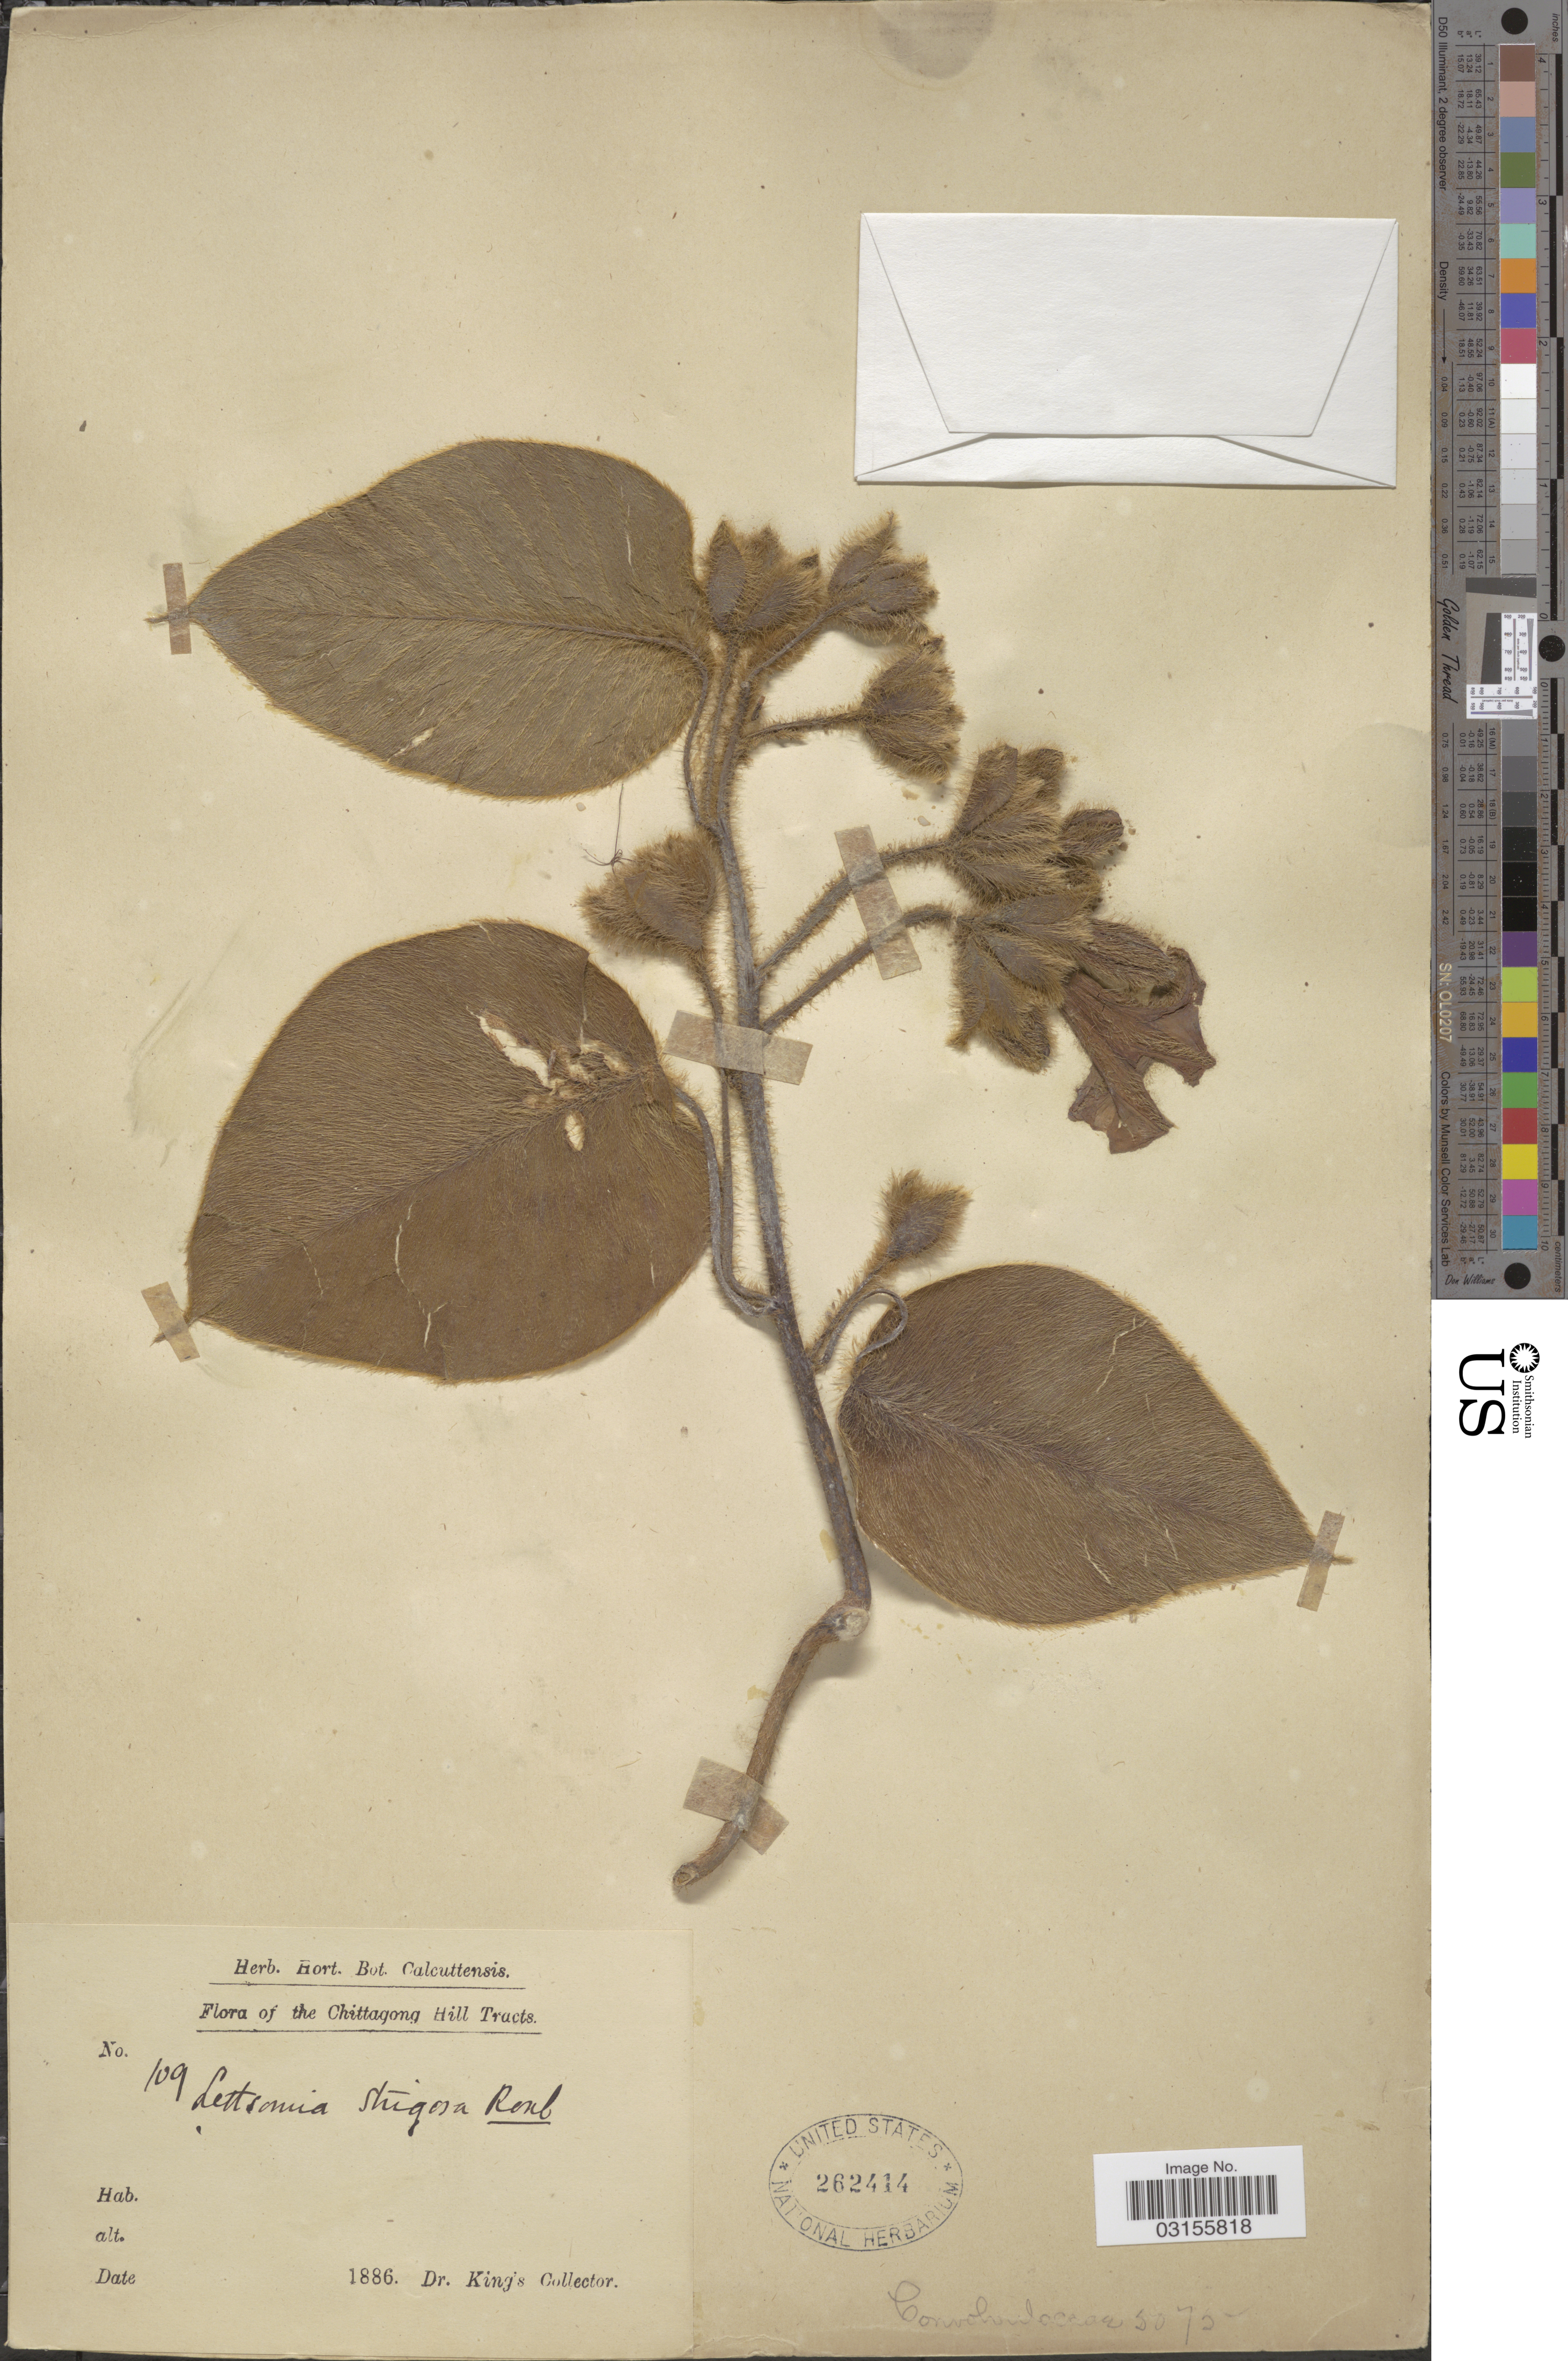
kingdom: Plantae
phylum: Tracheophyta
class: Magnoliopsida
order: Solanales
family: Convolvulaceae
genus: Argyreia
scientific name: Argyreia strigosa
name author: Roberty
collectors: Dr. King's collector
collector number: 109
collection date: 1886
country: Bangladesh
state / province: Chittagong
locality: Chittagong Hill Tracts.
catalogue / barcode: US 262414